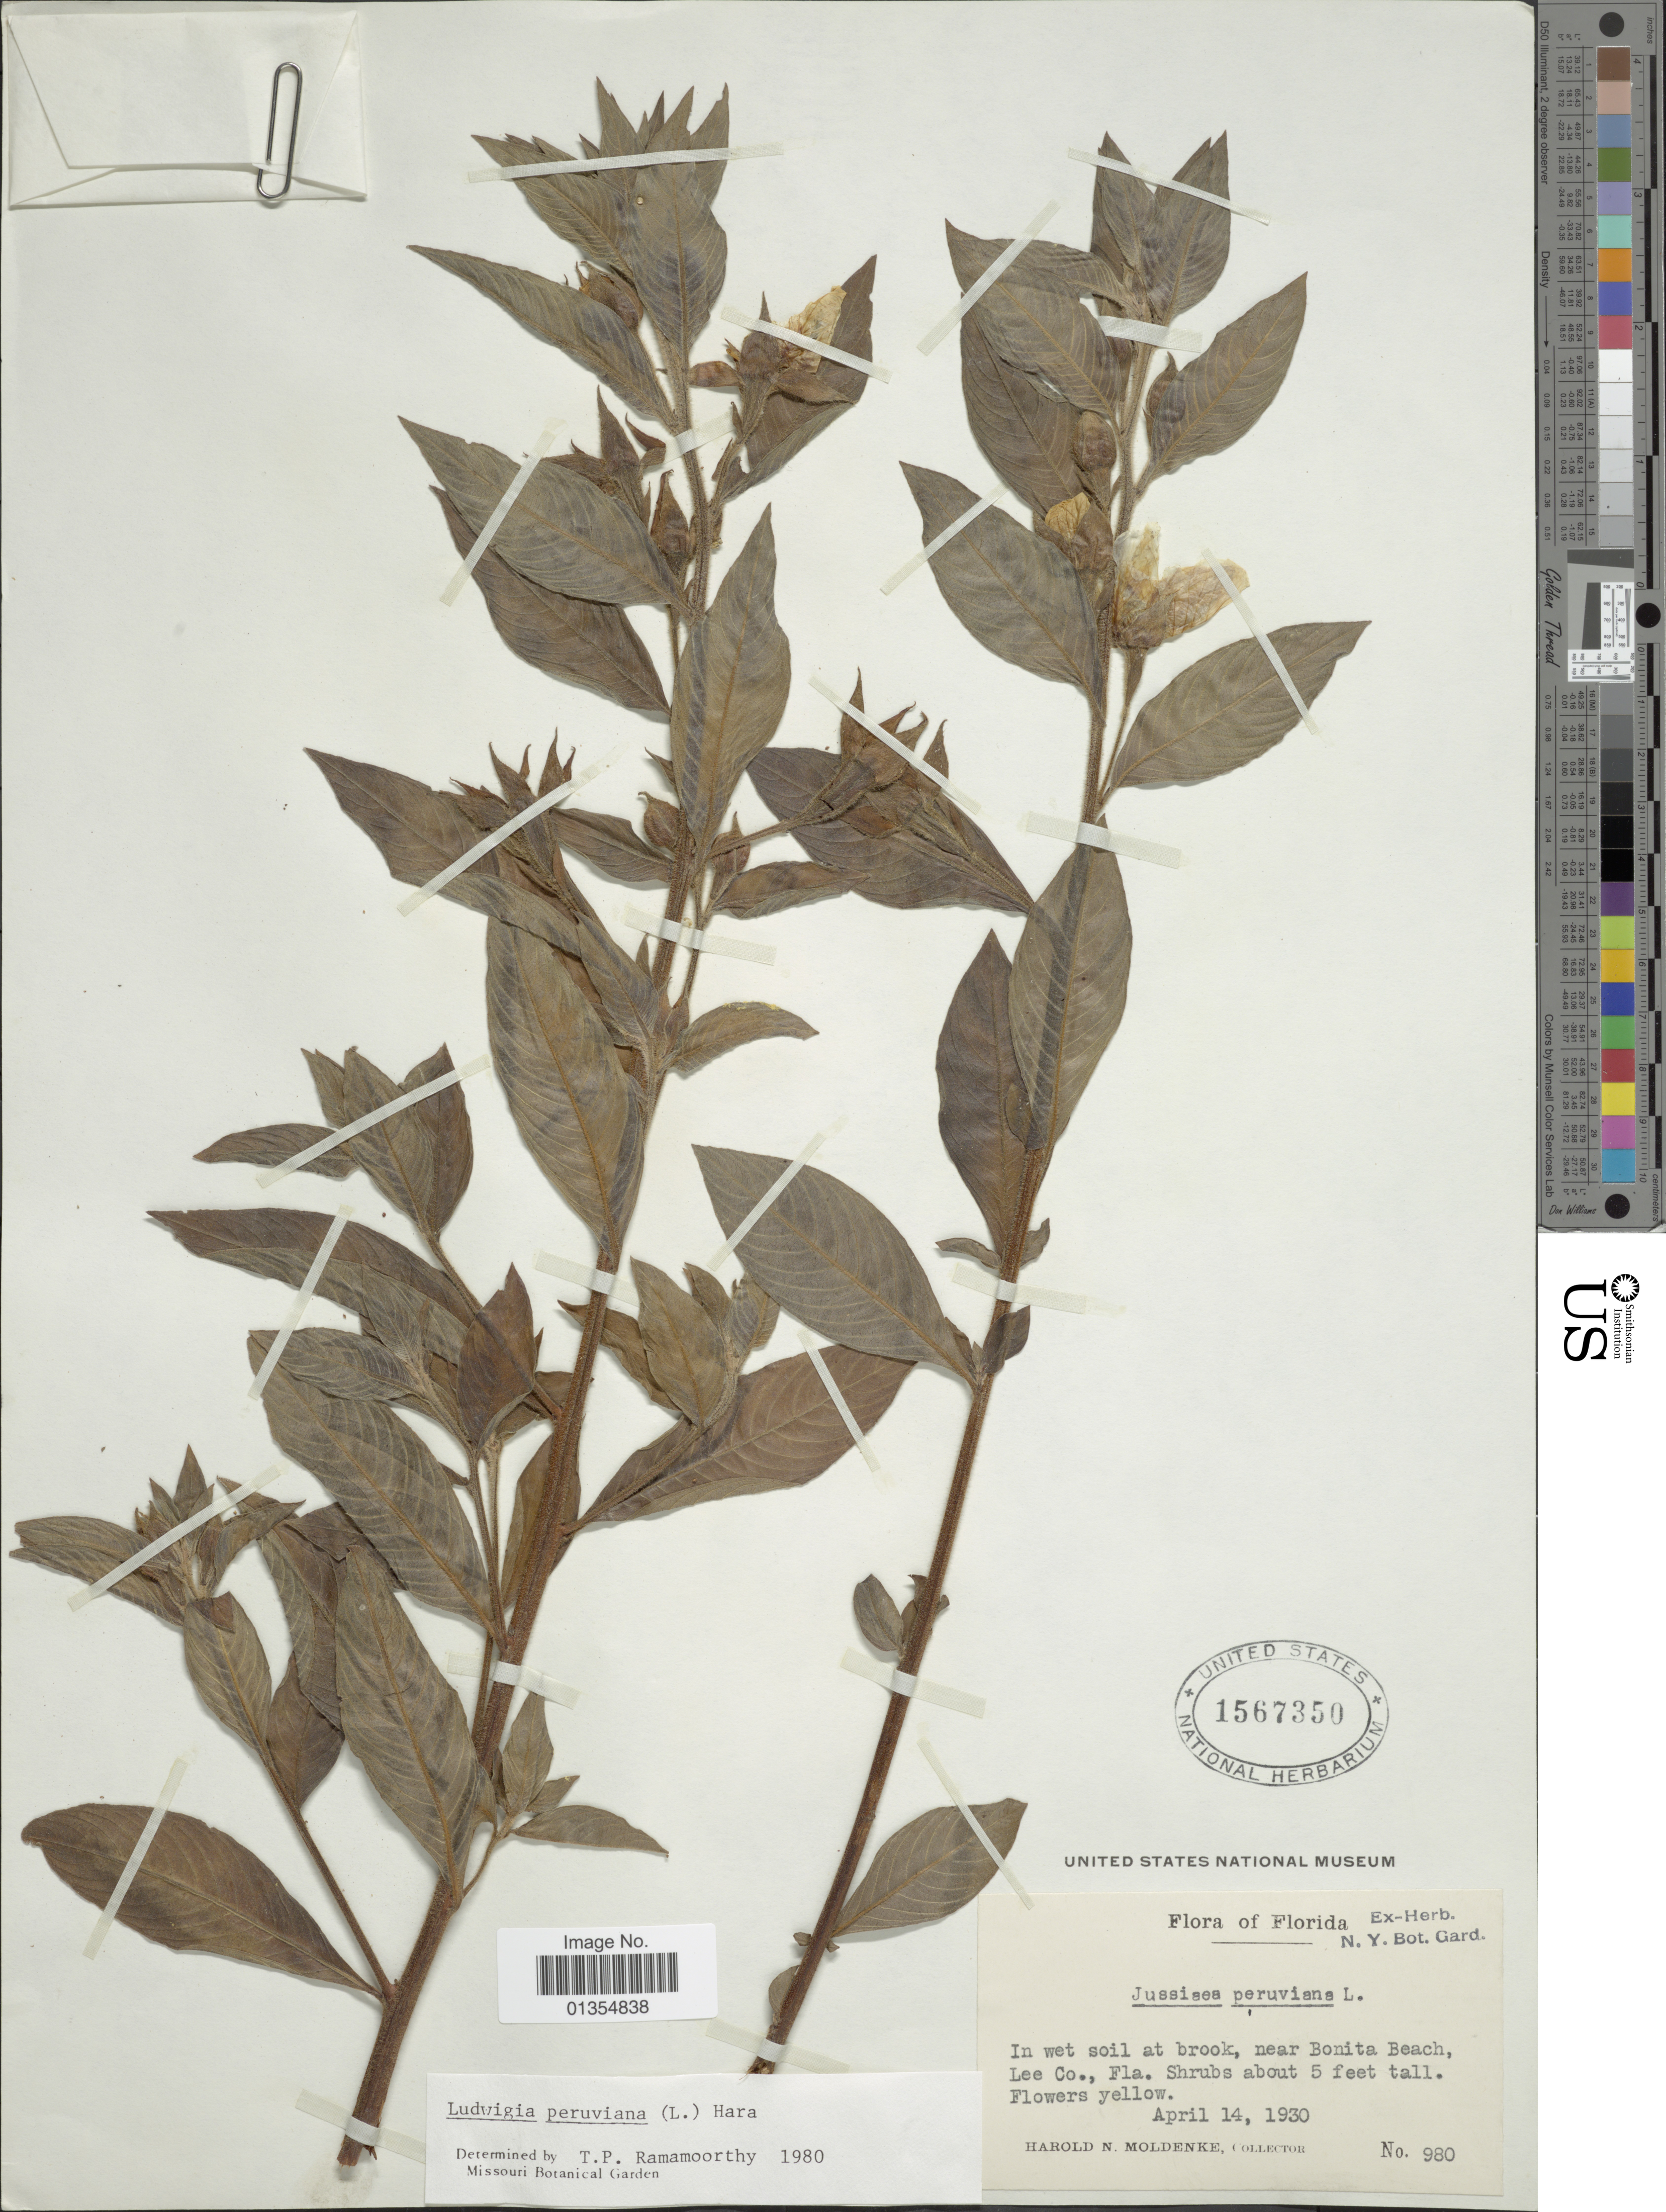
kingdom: Plantae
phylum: Tracheophyta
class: Magnoliopsida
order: Myrtales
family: Onagraceae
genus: Ludwigia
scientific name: Ludwigia peruviana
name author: (L.) H. Hara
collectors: H. N. Moldenke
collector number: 980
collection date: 1930-04-14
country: United States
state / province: Florida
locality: Near Bonita Beach, Lee Co.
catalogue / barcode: US 1567350